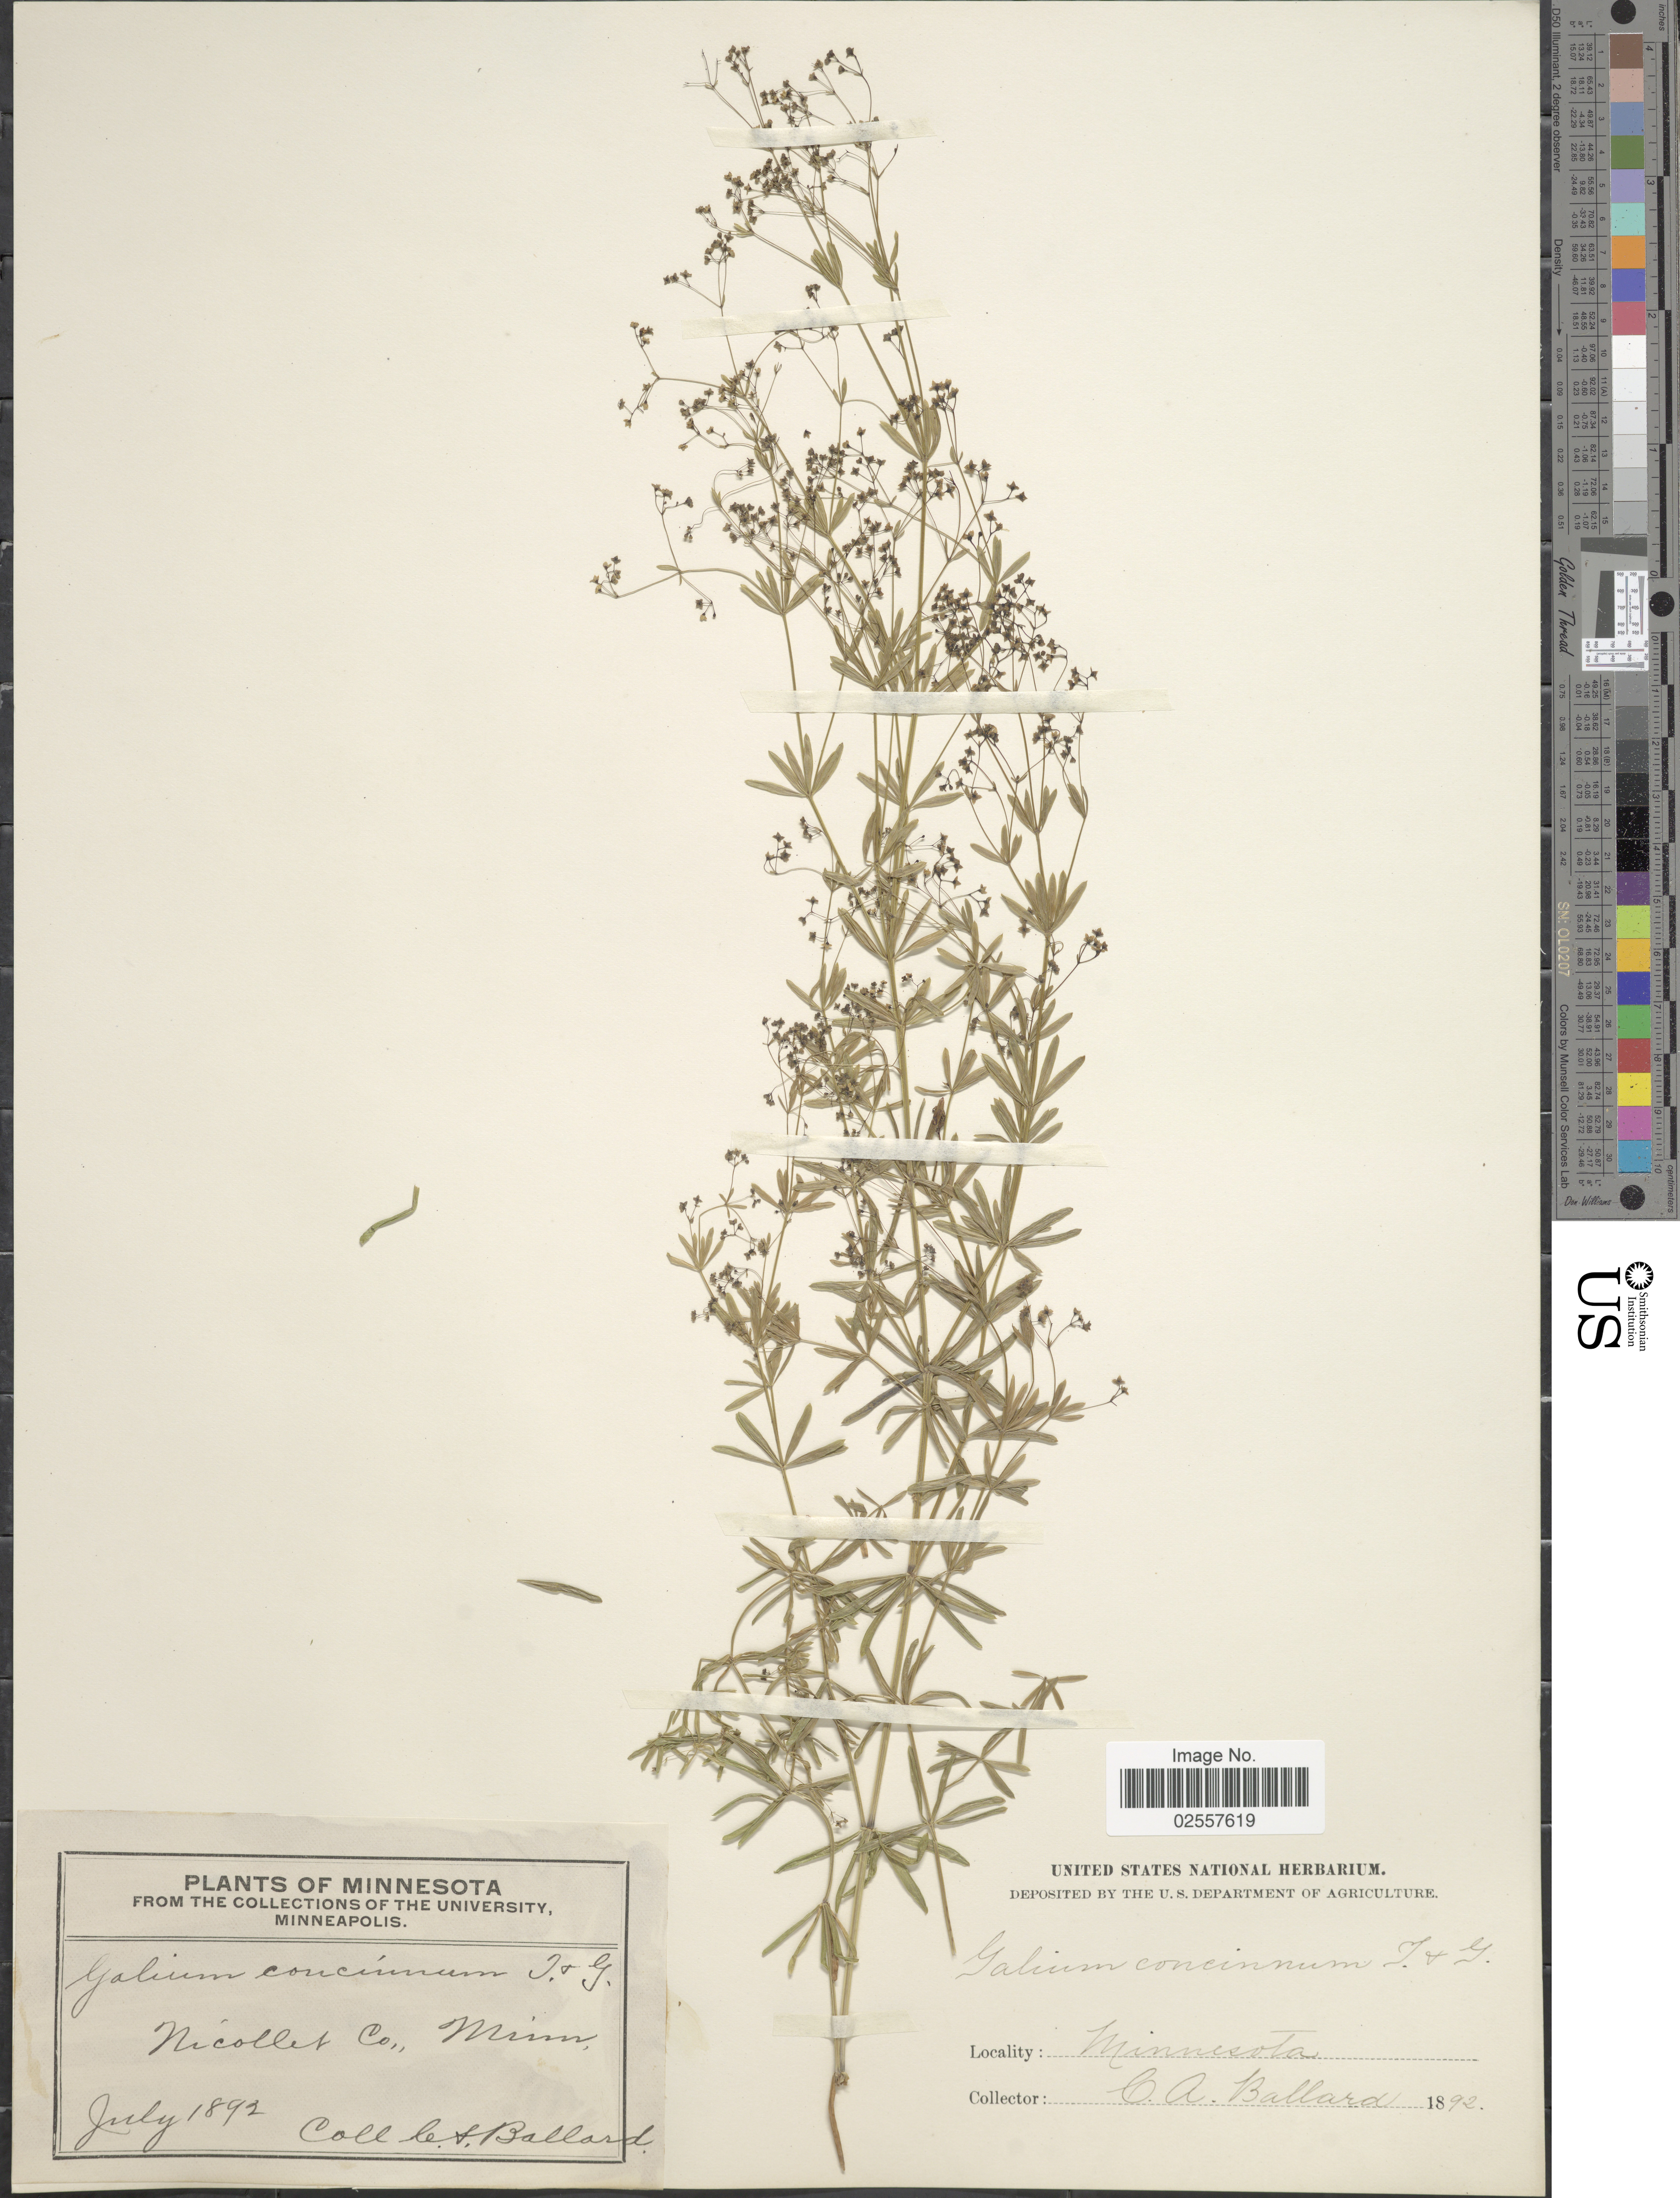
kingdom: Plantae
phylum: Tracheophyta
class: Magnoliopsida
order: Gentianales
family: Rubiaceae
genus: Galium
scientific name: Galium concinnum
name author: Torr. & A. Gray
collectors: C. A. Ballard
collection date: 1892-07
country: United States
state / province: Minnesota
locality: Nicollet